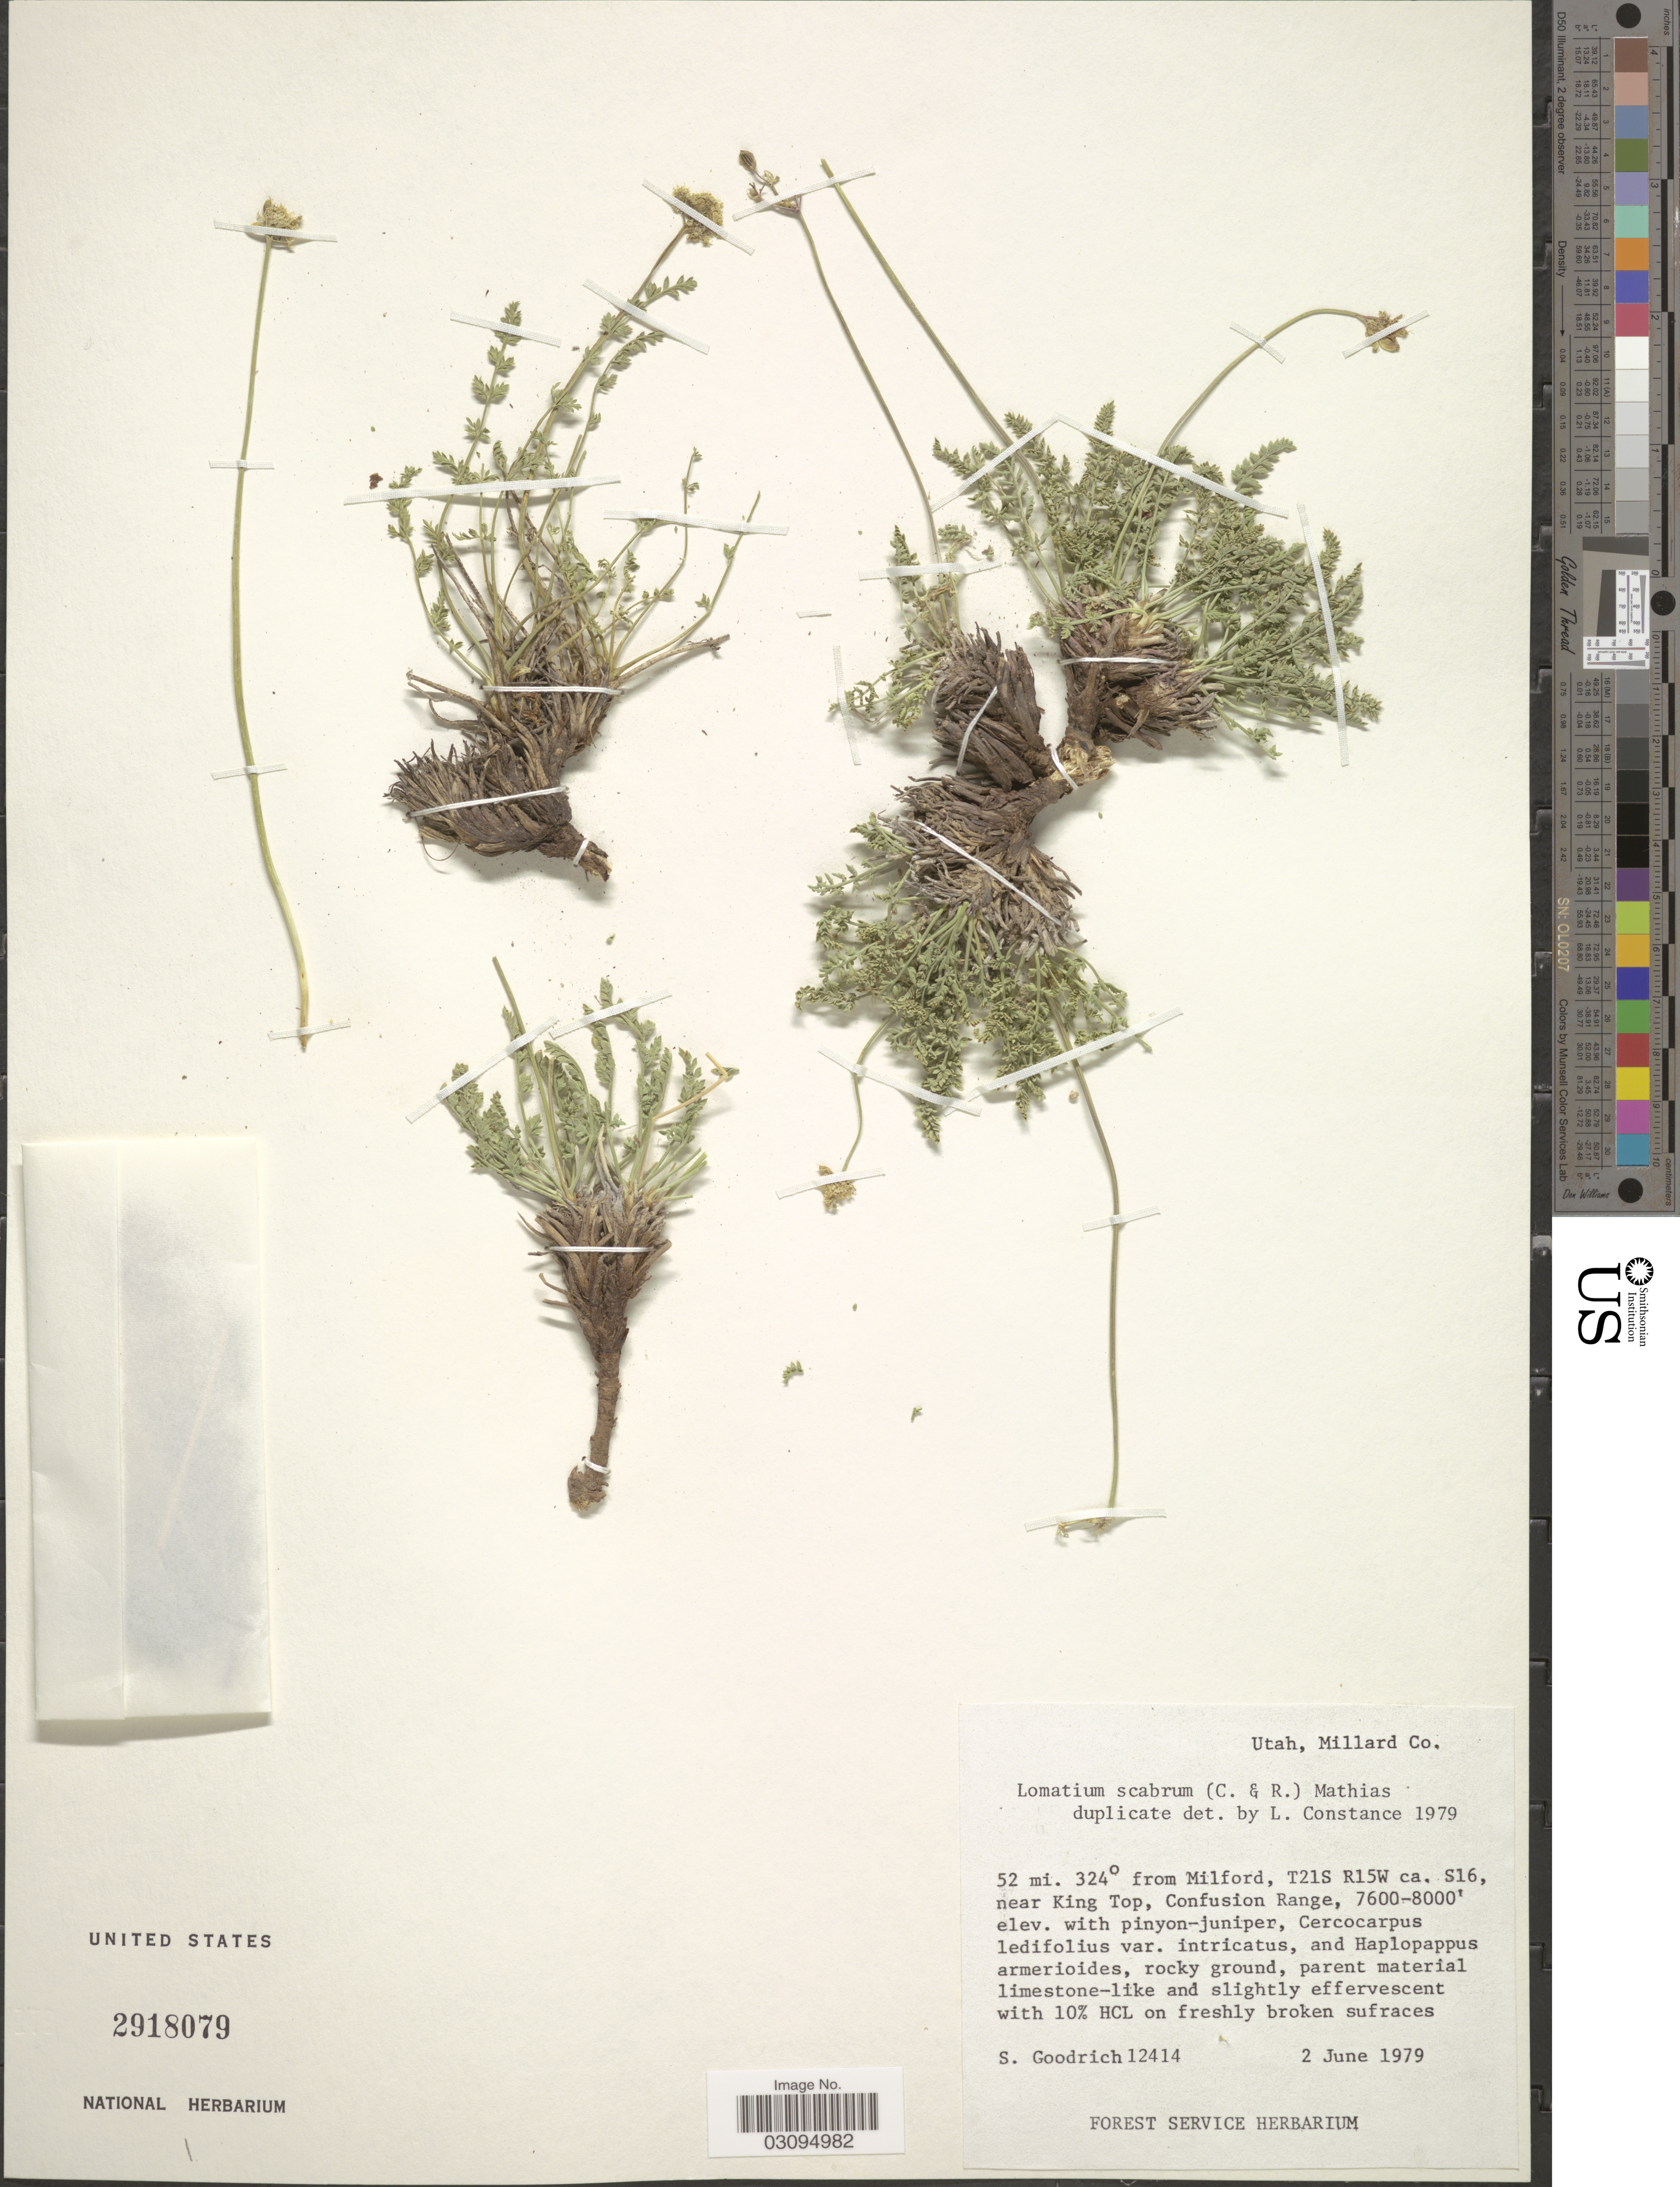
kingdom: Plantae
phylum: Tracheophyta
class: Magnoliopsida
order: Apiales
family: Apiaceae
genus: Lomatium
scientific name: Lomatium scabrum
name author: (J.M. Coult. & Rose) Mathias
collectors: S. Goodrich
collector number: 12414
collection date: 1979-06-02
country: United States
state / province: Utah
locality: Millard Co., 52 mi. 324° from Milford, T21S R15W ca. S16, near King Top, Confusion Range.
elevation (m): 2316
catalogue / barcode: US 2918079